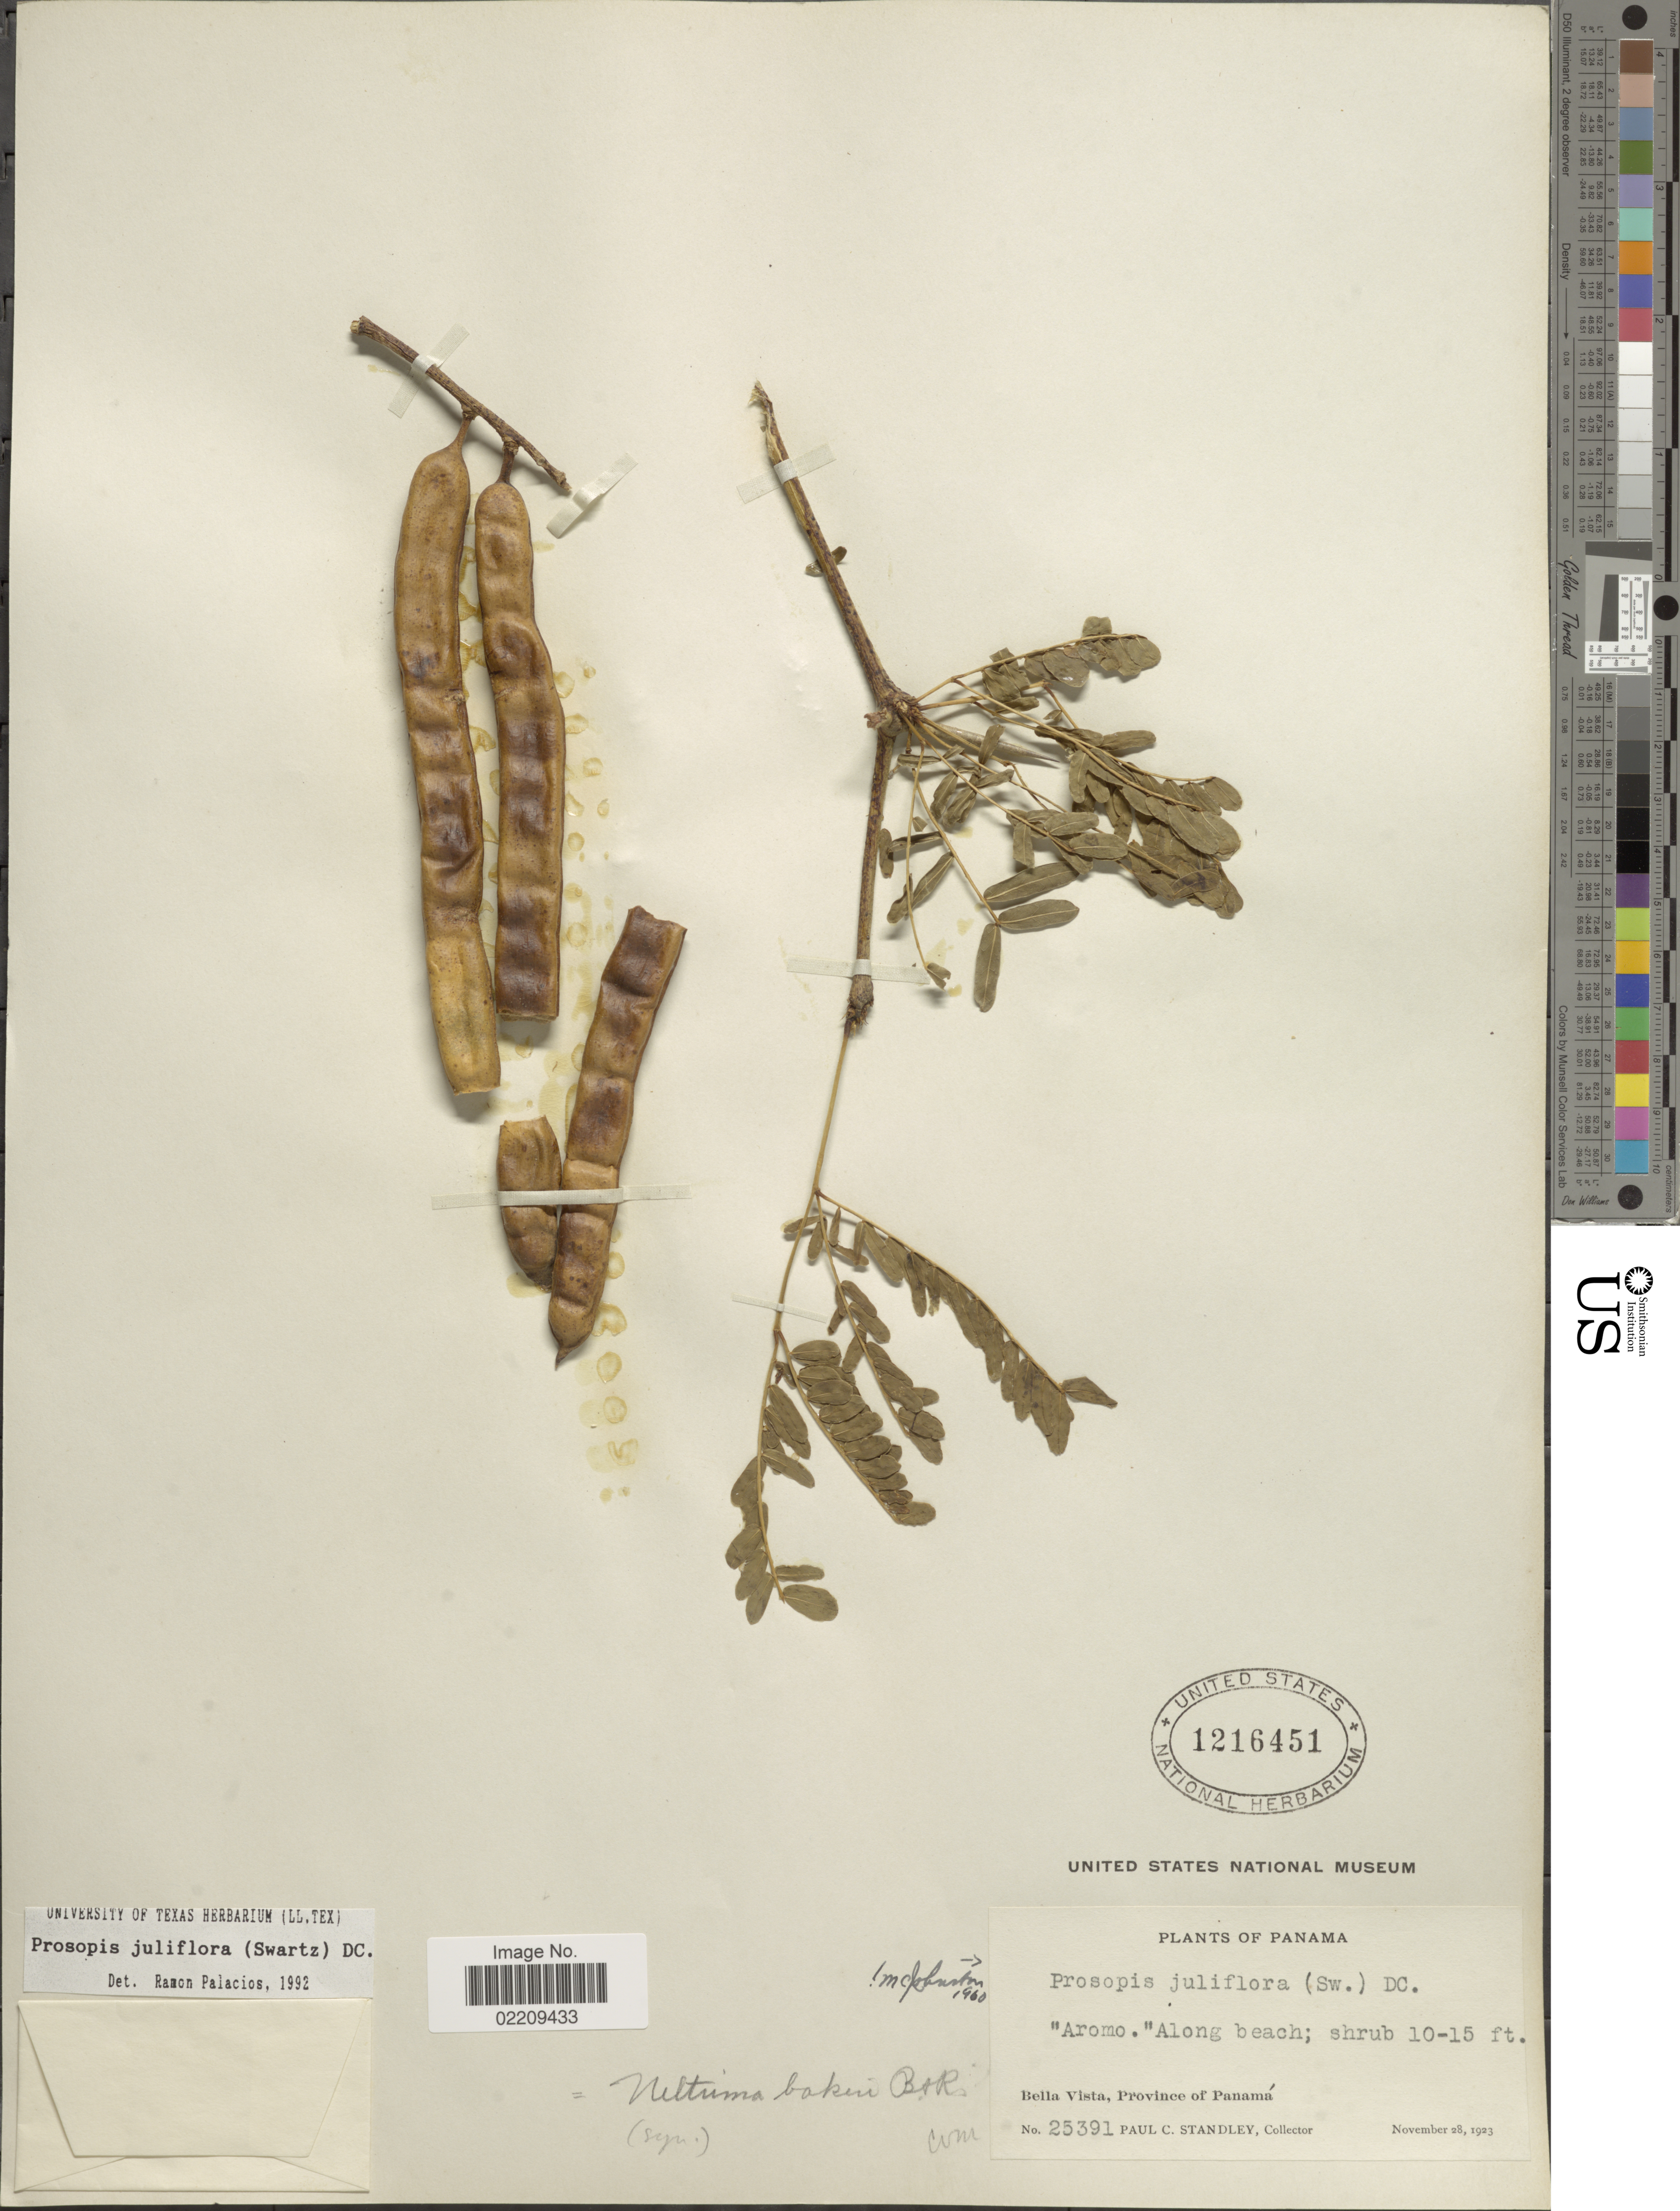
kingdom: Plantae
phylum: Tracheophyta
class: Magnoliopsida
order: Fabales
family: Fabaceae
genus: Neltuma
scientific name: Neltuma juliflora var. juliflora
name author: (Sw.) Raf.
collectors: P. C. Standley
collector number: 25391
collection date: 1923-11-28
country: Panama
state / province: Panamá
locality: Aromo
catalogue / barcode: US 1216451